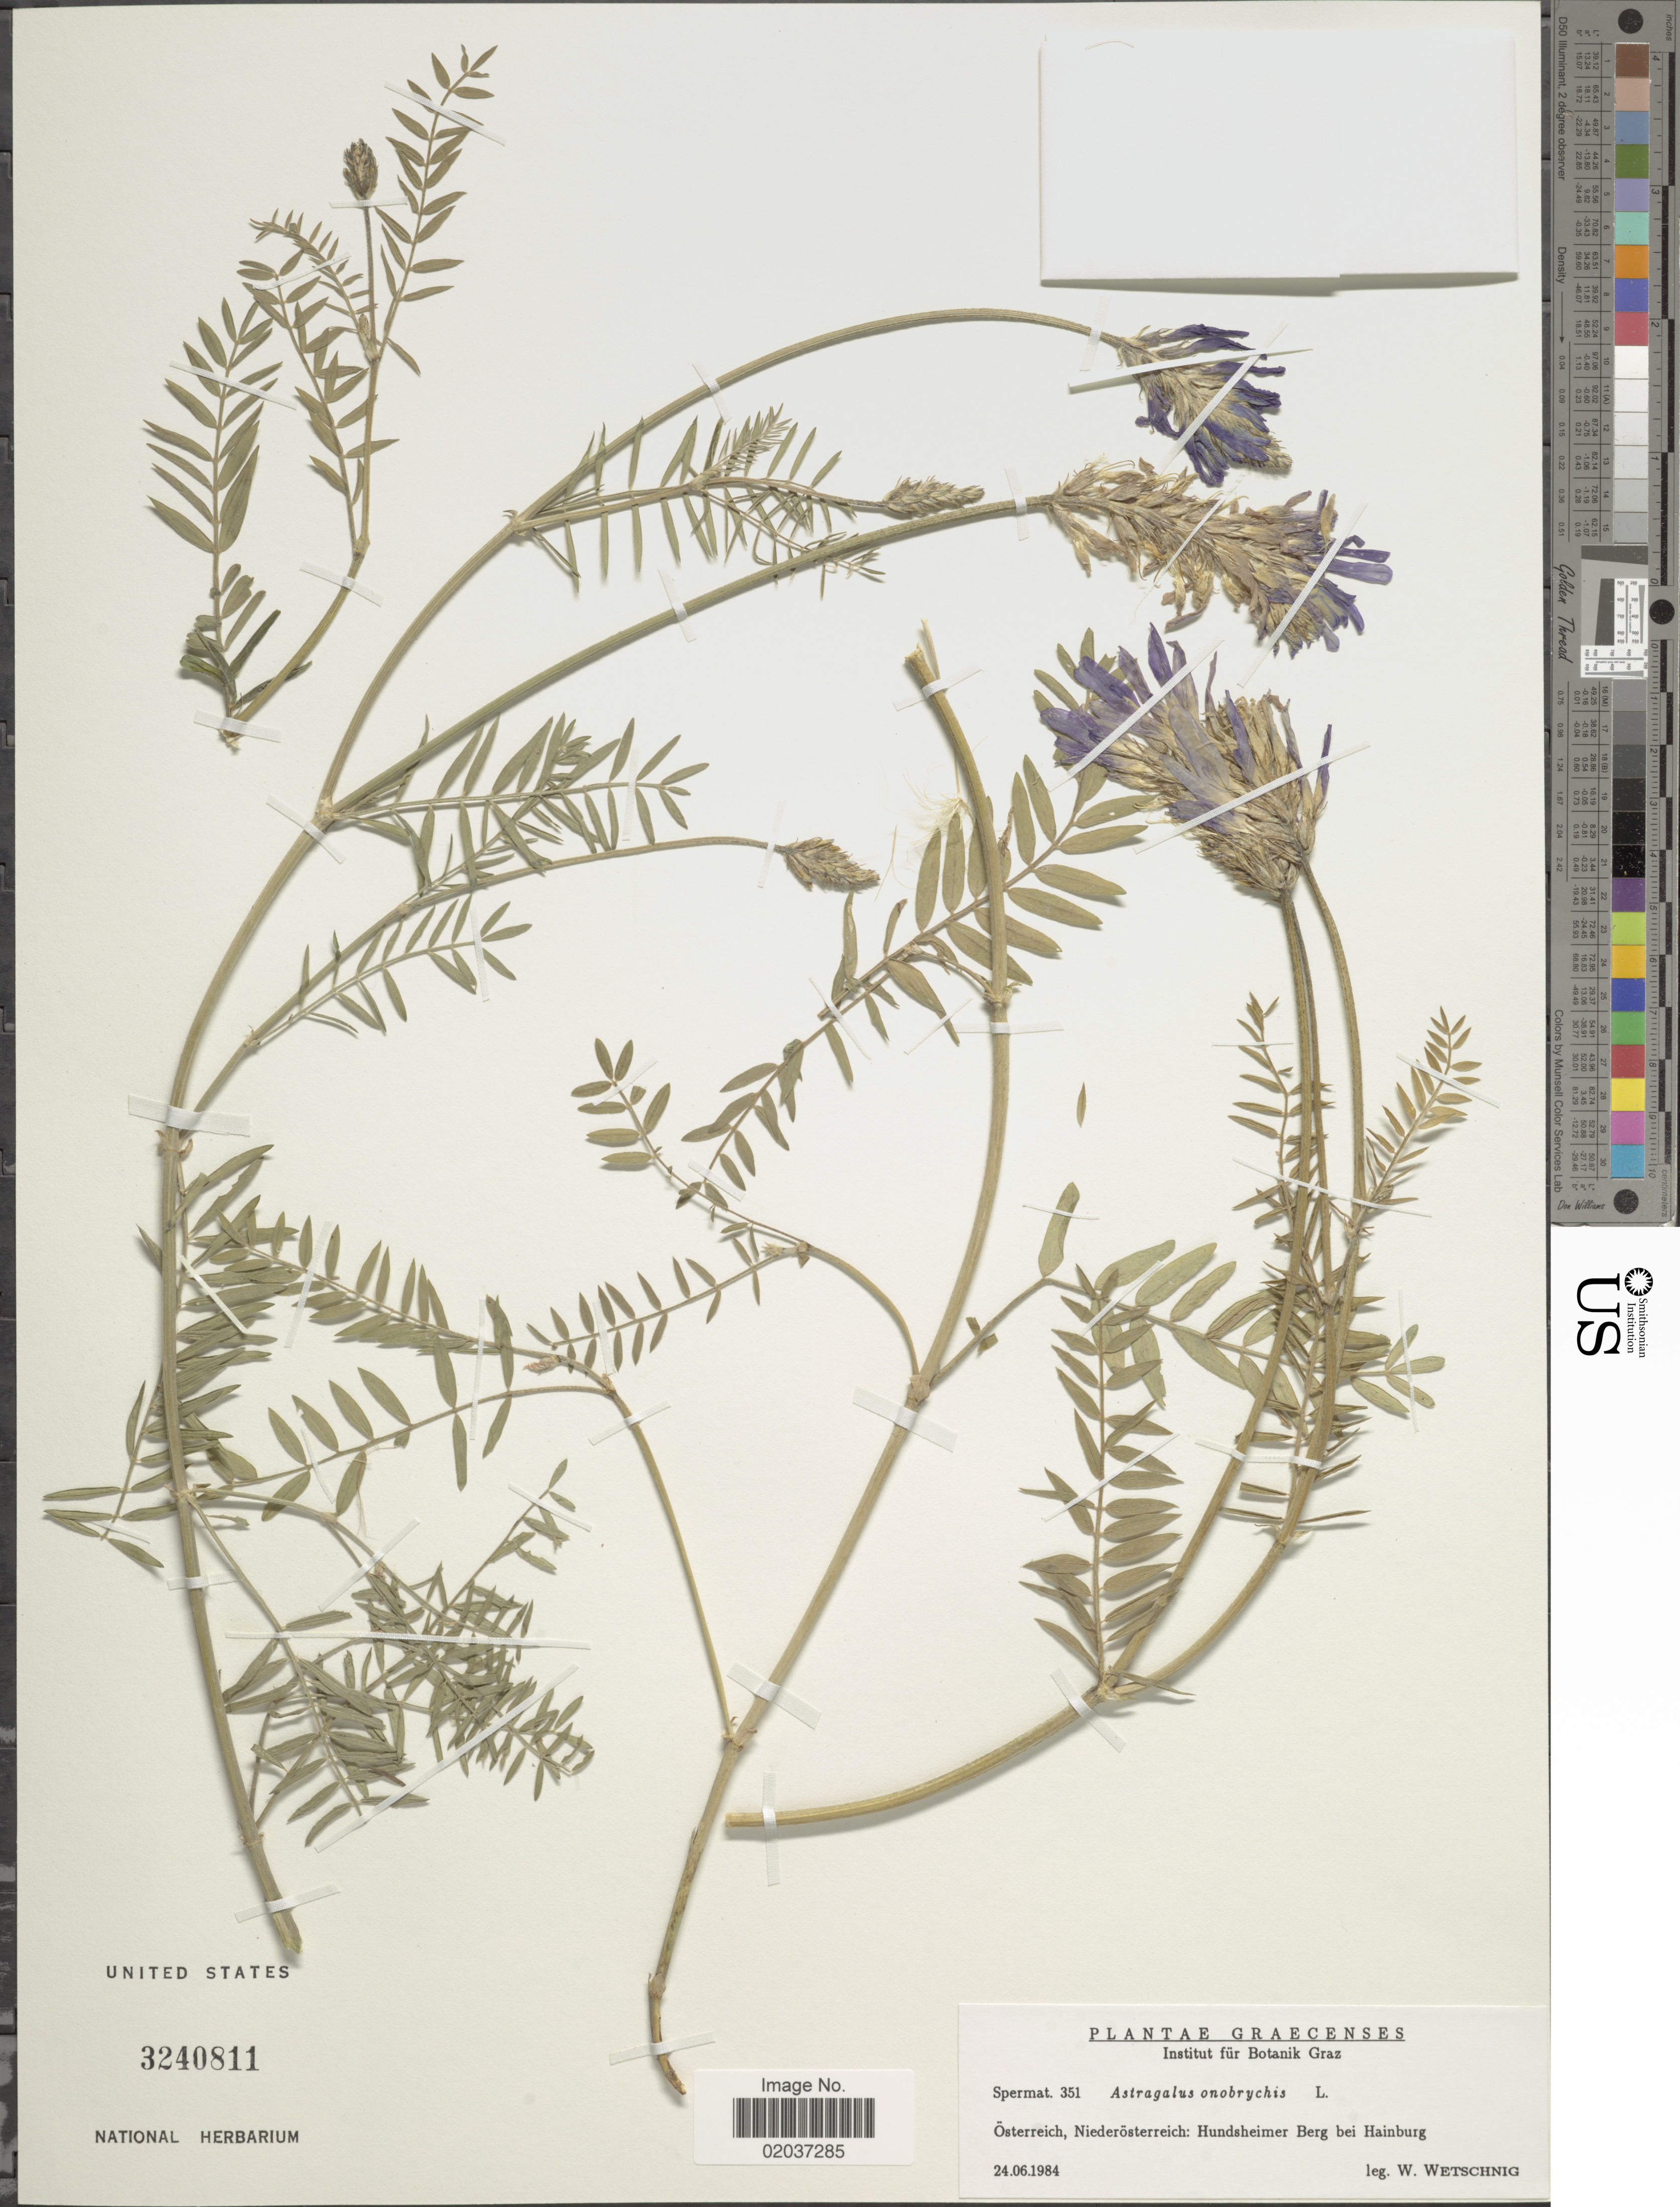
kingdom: Plantae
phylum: Tracheophyta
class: Magnoliopsida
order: Fabales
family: Fabaceae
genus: Astragalus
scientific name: Astragalus onobrychis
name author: L.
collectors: W. Wetschnig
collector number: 351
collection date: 1984-06-24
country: Austria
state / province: Niederosterreich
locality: Osterreich, Niederosterreich: Hundsheimer Berg bei Hainburg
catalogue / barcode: US 3240811